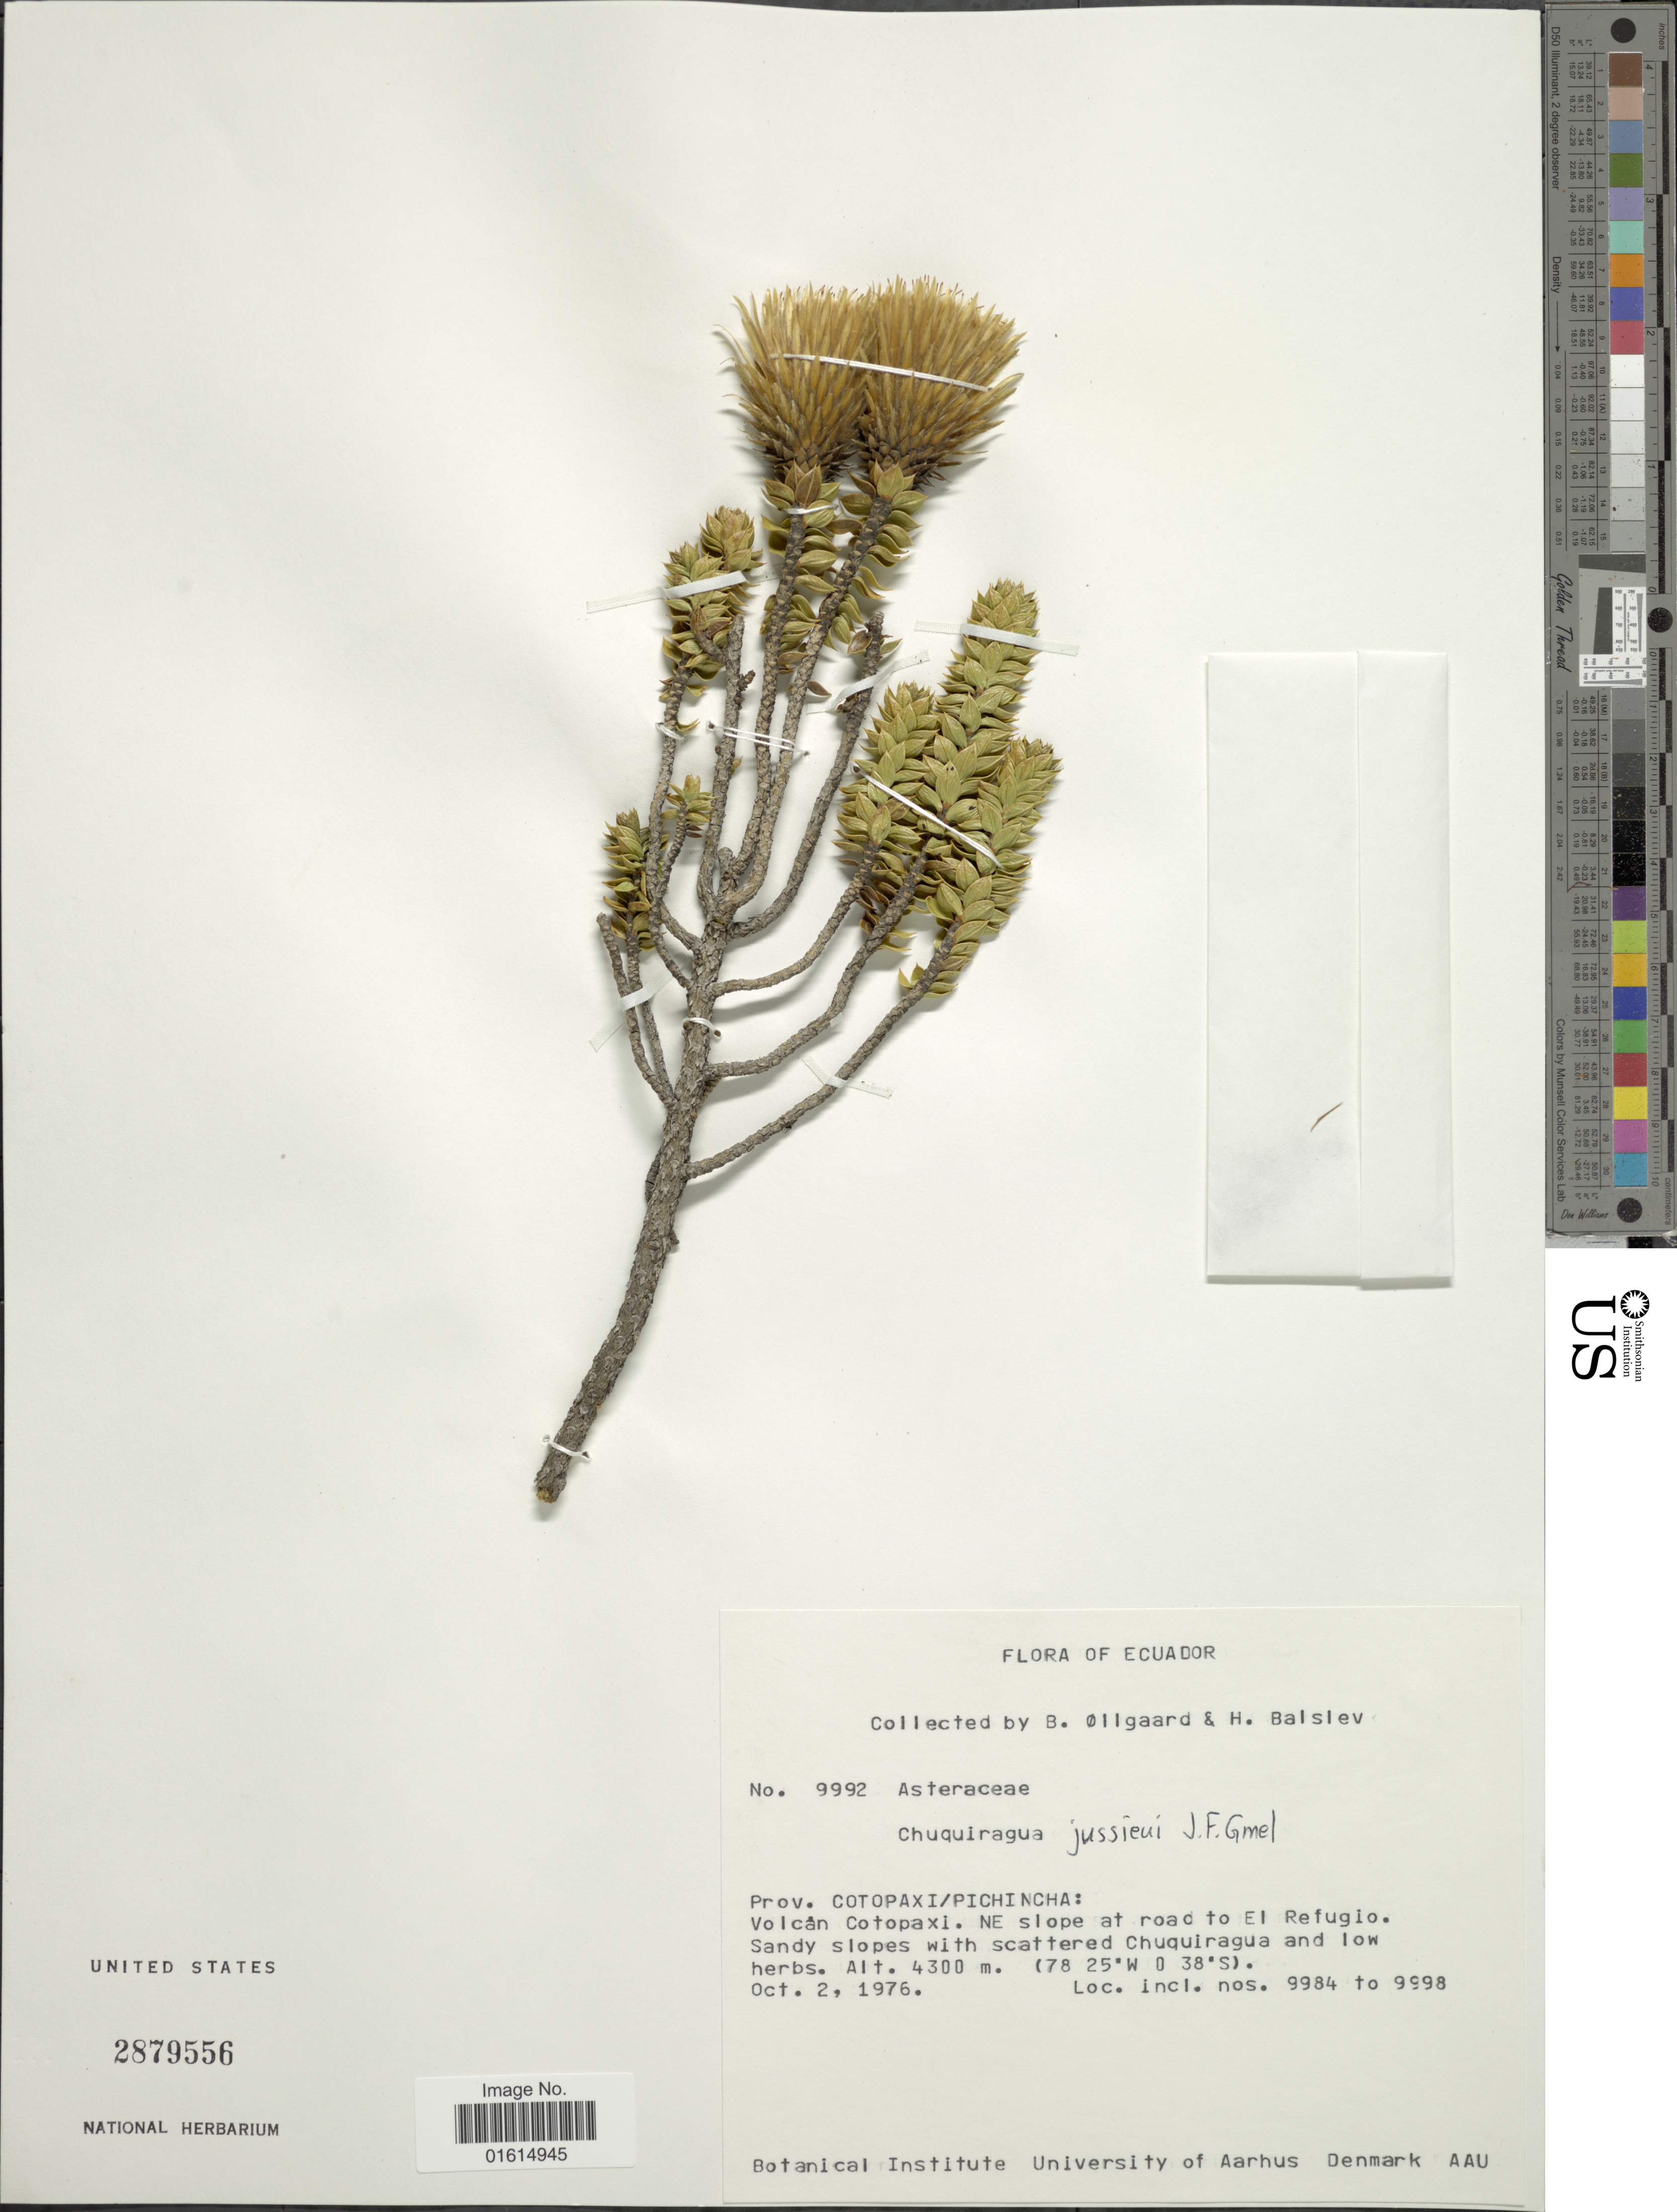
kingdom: Plantae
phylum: Tracheophyta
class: Magnoliopsida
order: Asterales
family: Asteraceae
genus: Chuquiraga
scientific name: Chuquiraga jussieui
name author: J.F. Gmel.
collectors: B. Øllgaard & H. Balslev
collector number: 9992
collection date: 1976-10-02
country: Ecuador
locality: Prov. Cotopaxi/Pichincha, Volcan Cotopaxi, NE slope at road to El Refugio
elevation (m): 4300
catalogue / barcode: US 2879556